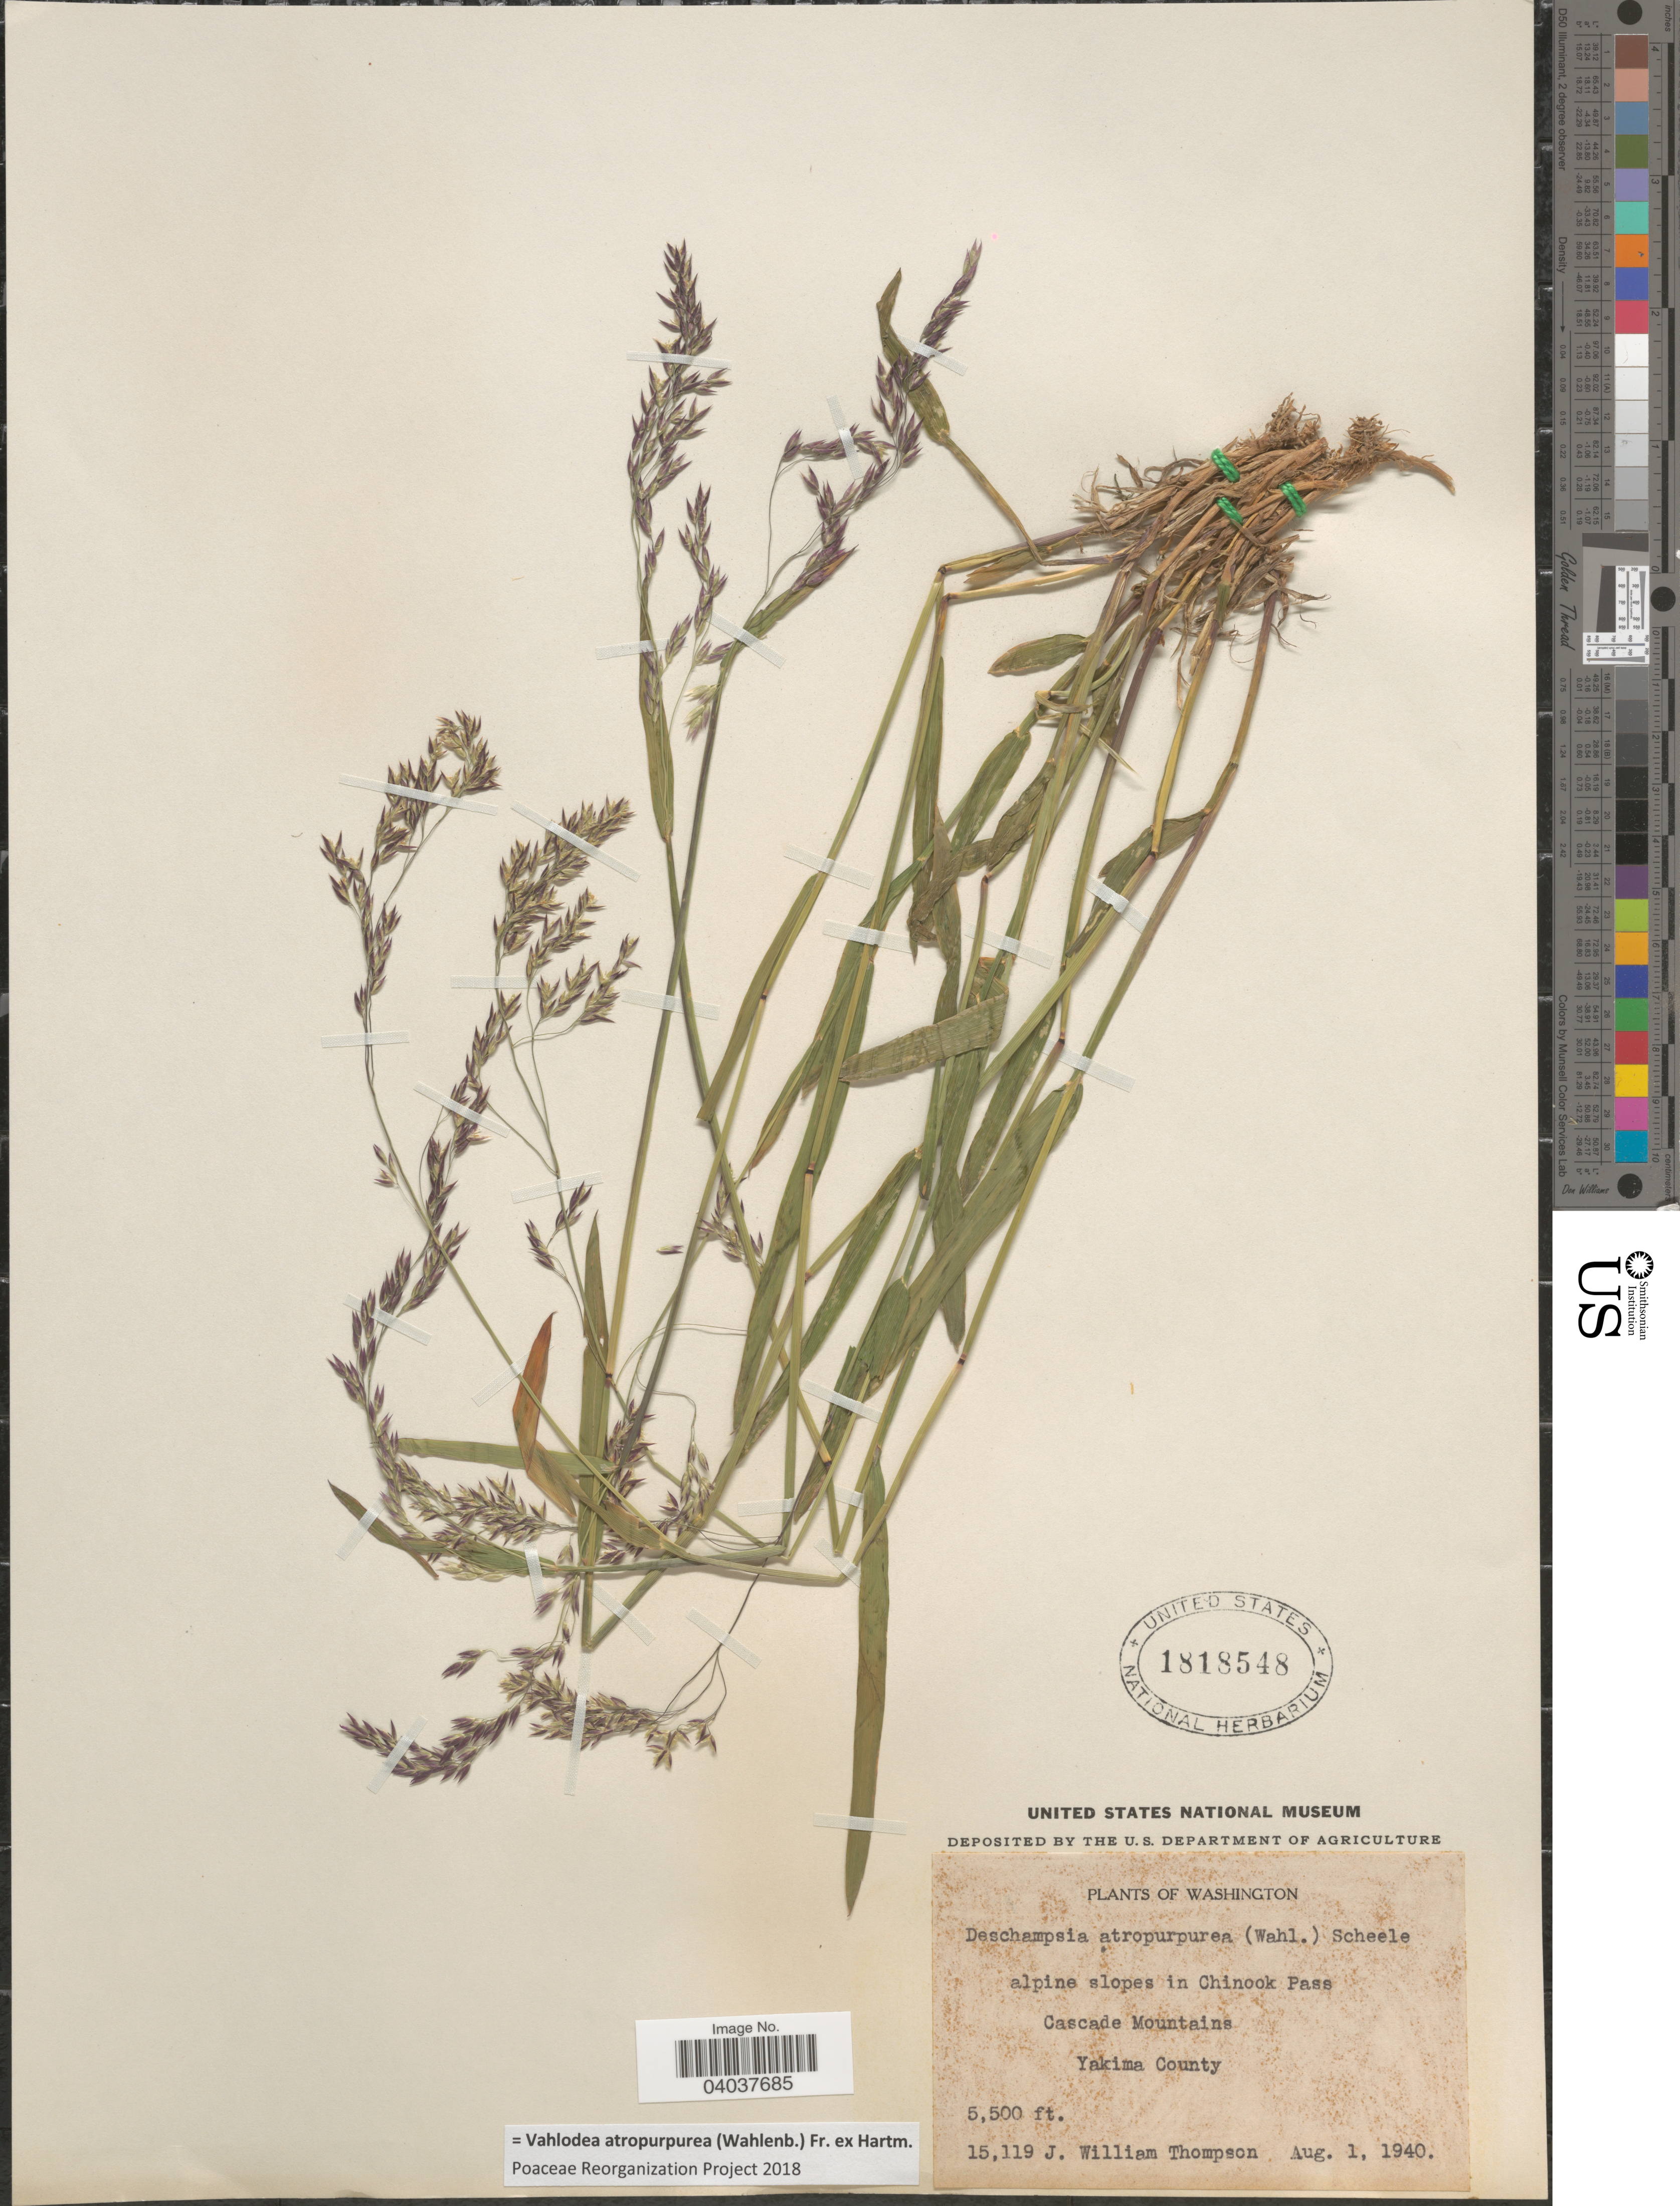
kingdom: Plantae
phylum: Tracheophyta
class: Liliopsida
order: Poales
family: Poaceae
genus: Vahlodea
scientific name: Vahlodea atropurpurea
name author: (Wahlenb.) Fr. ex Hartm.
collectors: J. W. Thompson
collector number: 15119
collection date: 1940-08-01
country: United States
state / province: Washington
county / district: Yakima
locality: Alpine slopes in Chinook Pass. Cascade Mountains. Yakima County.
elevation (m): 1676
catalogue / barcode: US 1818548